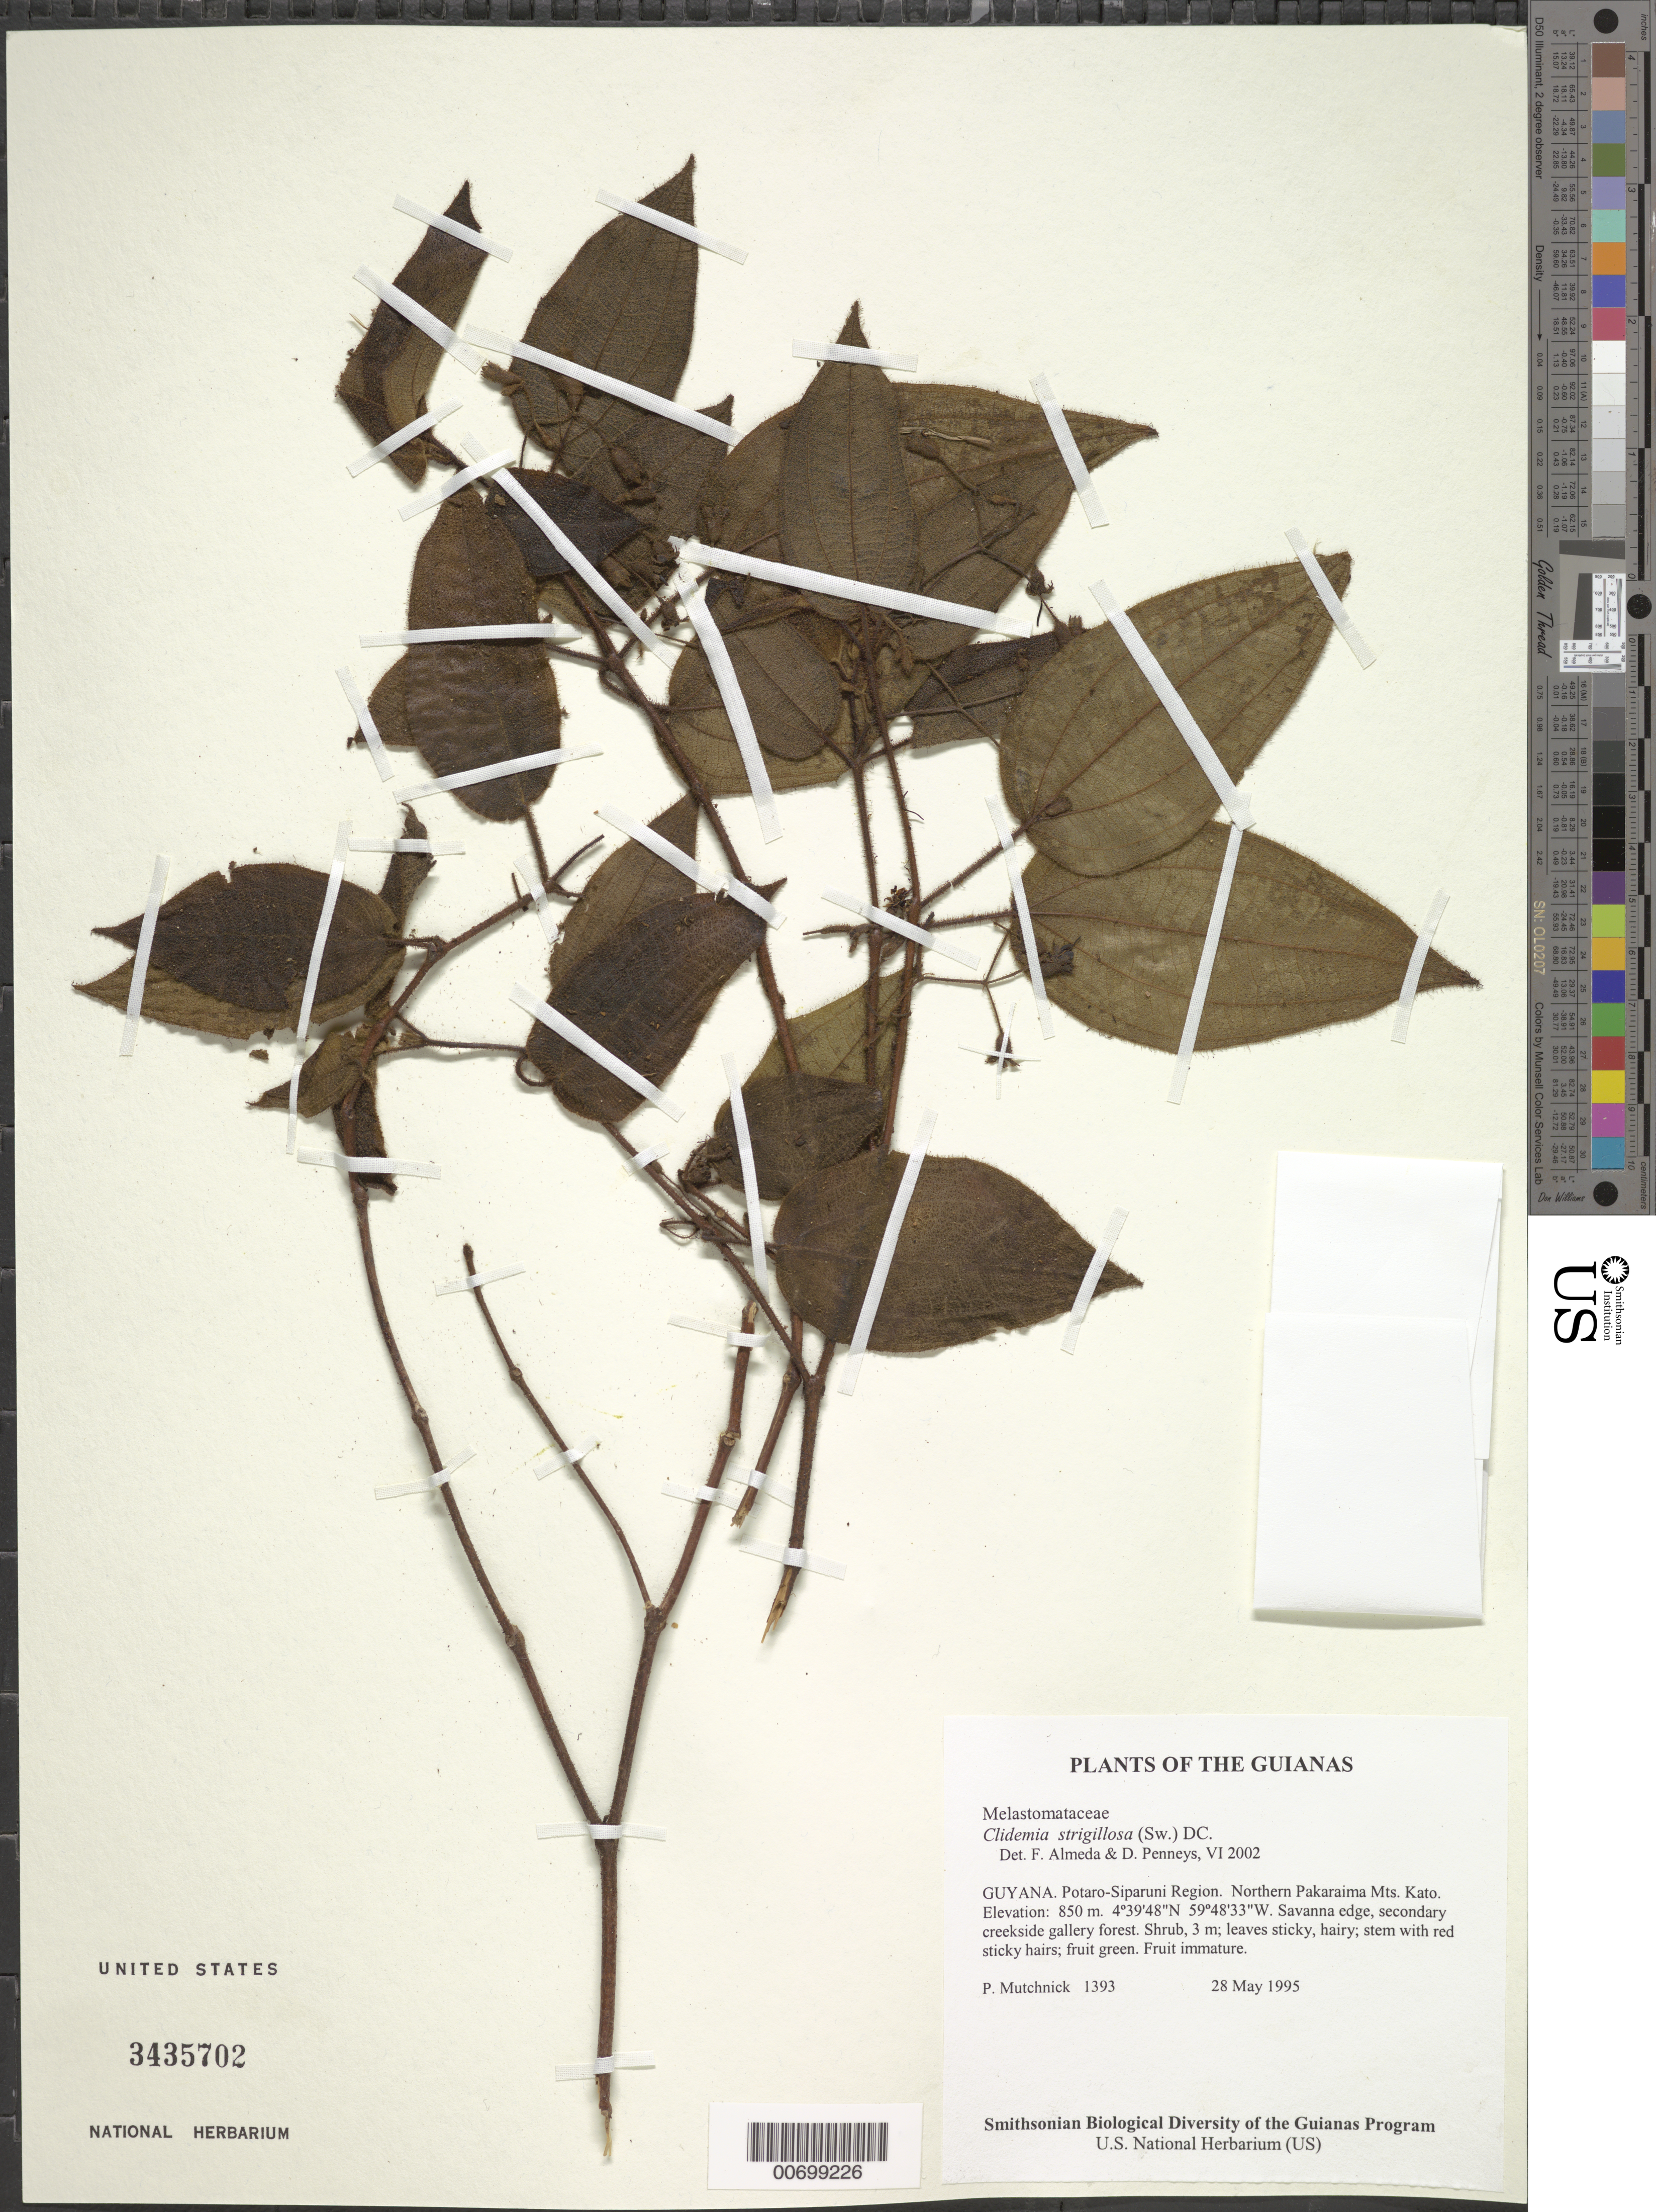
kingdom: Plantae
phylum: Tracheophyta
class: Magnoliopsida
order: Myrtales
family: Melastomataceae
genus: Clidemia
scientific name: Clidemia strigillosa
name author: (Sw.) DC.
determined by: Almeda, F.; Penneys, D. S.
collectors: P. Mutchnick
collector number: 1393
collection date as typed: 28 May 1995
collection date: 1995-05-28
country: Guyana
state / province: Potaro-Siparuni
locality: Northern Pakaraima Mts. Kato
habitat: Savanna edge, secondary creekside gallery forest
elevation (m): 850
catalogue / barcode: US 3435702